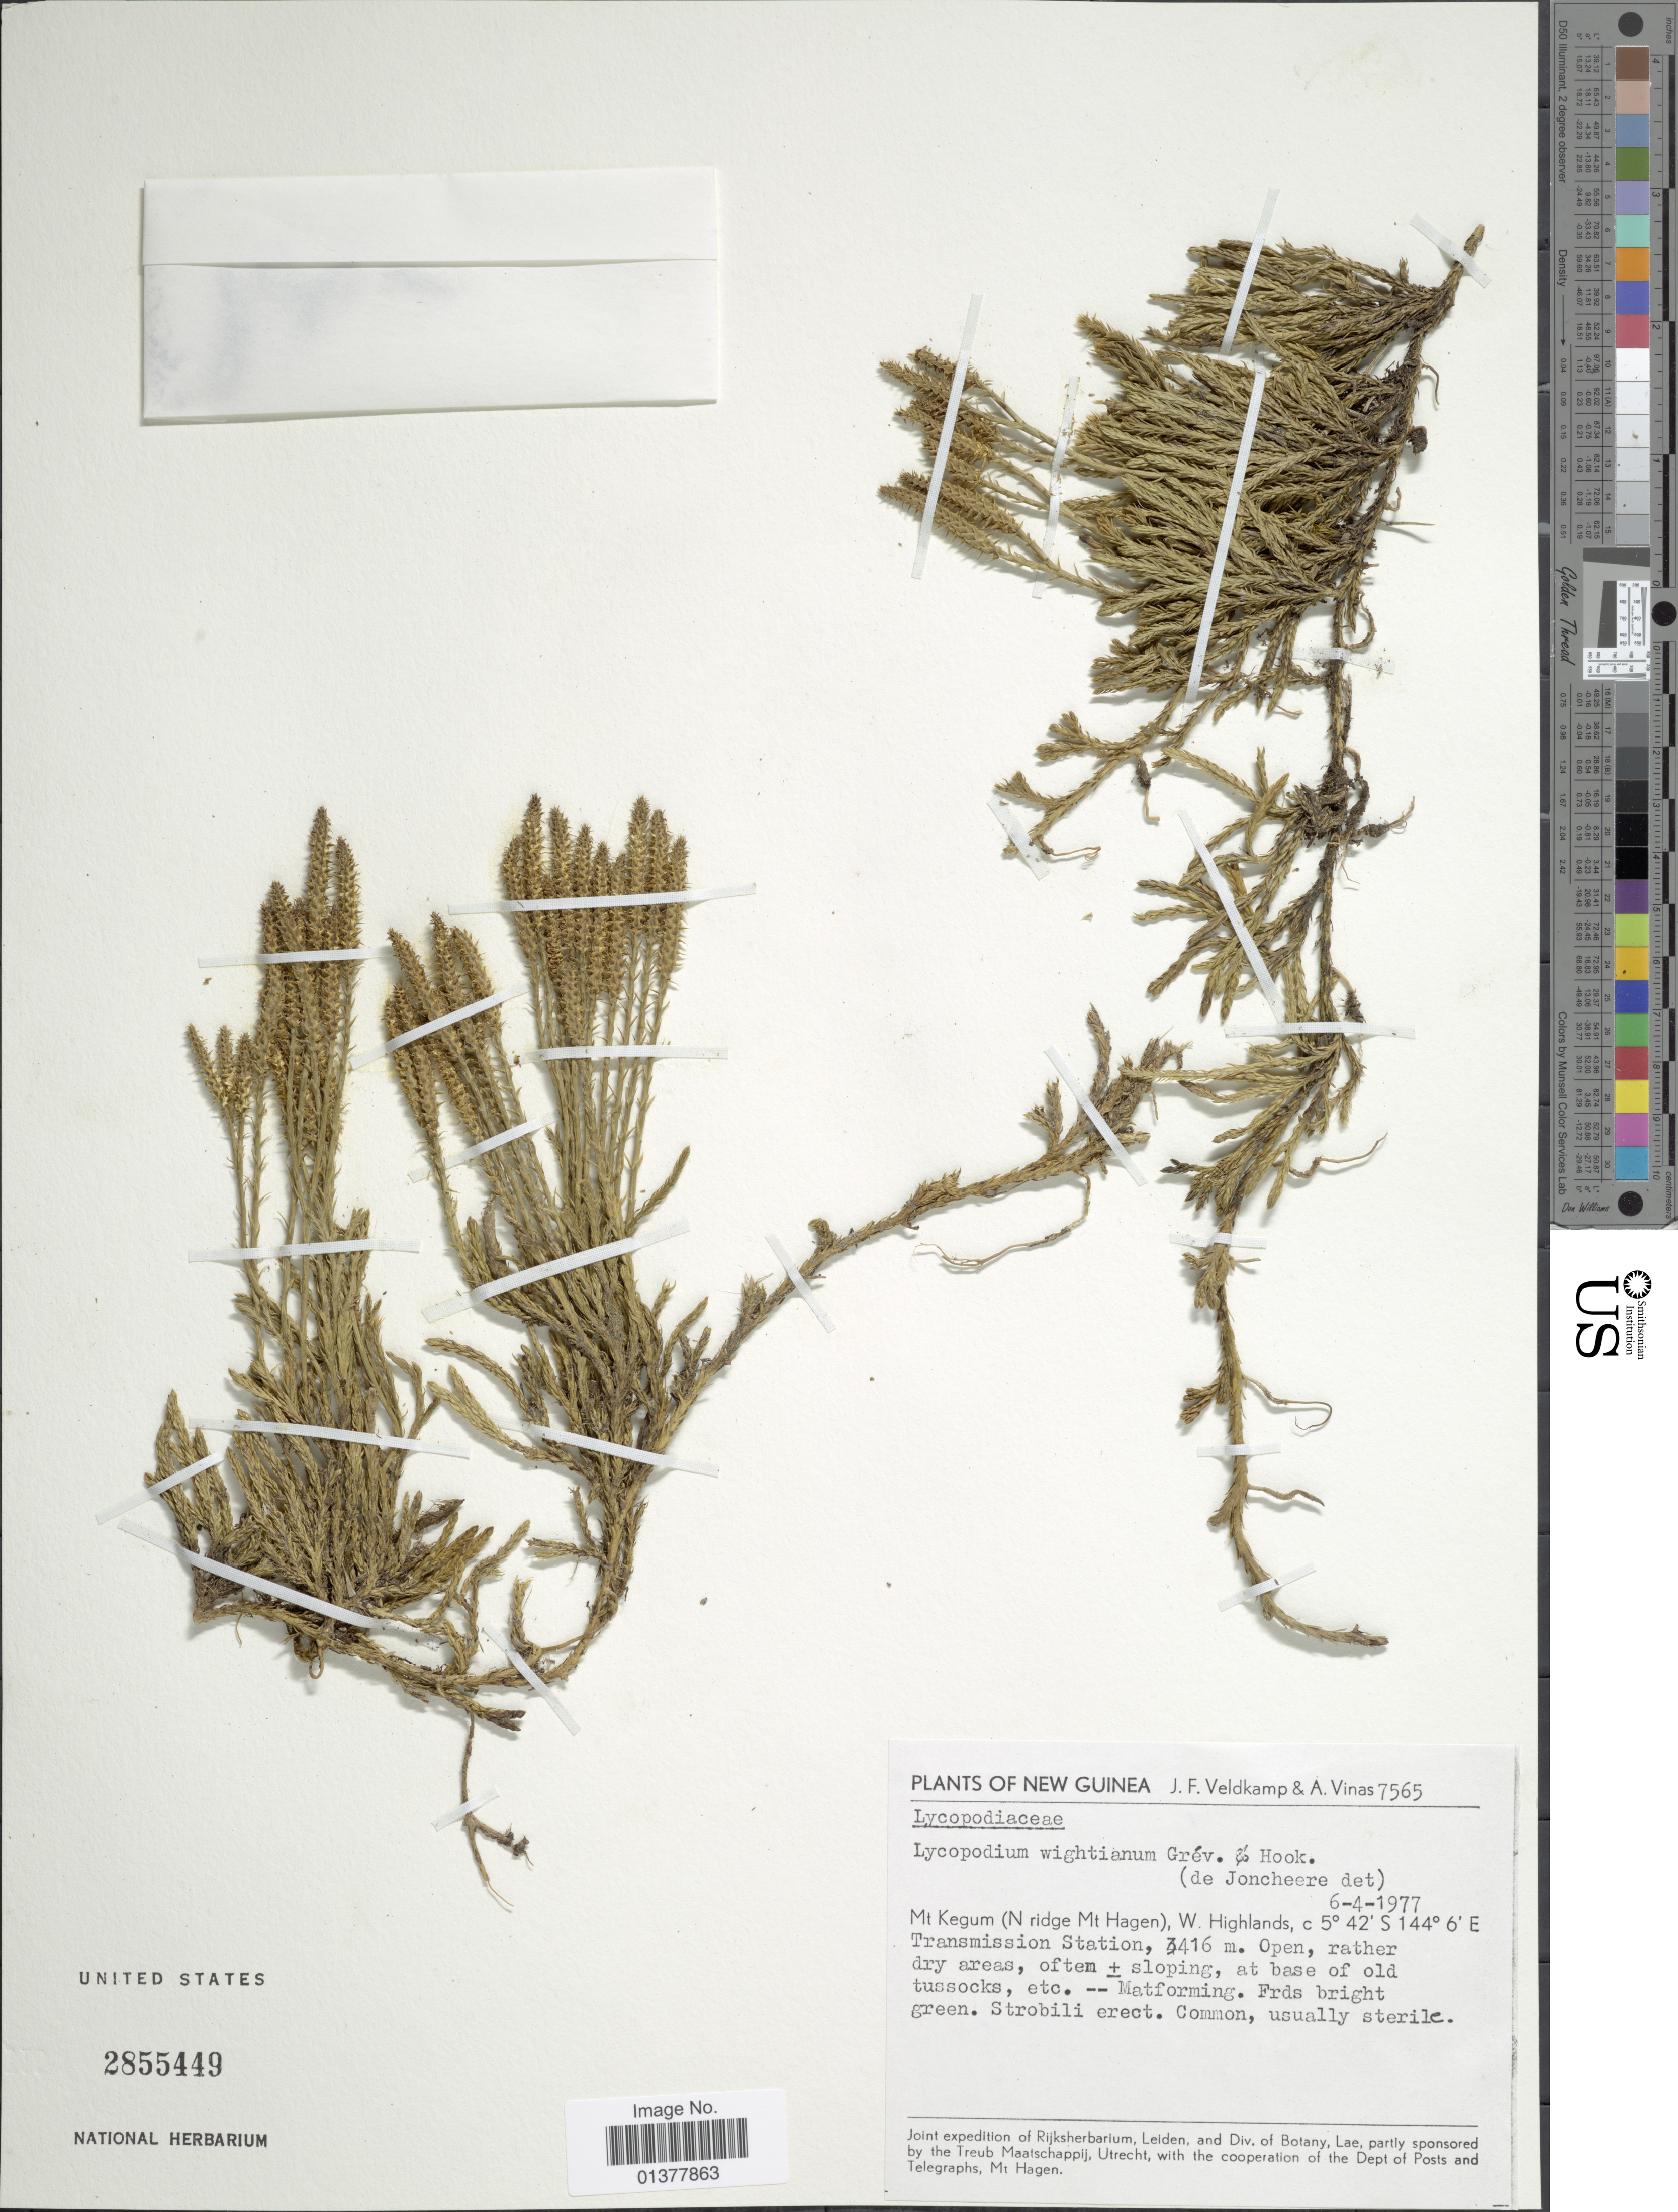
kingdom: Plantae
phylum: Tracheophyta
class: Lycopodiopsida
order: Lycopodiales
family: Lycopodiaceae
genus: Diphasiastrum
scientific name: Diphasiastrum wightianum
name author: (Wall. ex Hook. & Grev.) Holub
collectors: J. F. Veldkamp & A. Vinas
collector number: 7565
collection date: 1977-04-06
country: Papua New Guinea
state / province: Western Highlands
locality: Mt Kegum(N ridge Mt Hagen), W. Highlands, Transmission station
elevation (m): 3416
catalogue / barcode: US 2855449